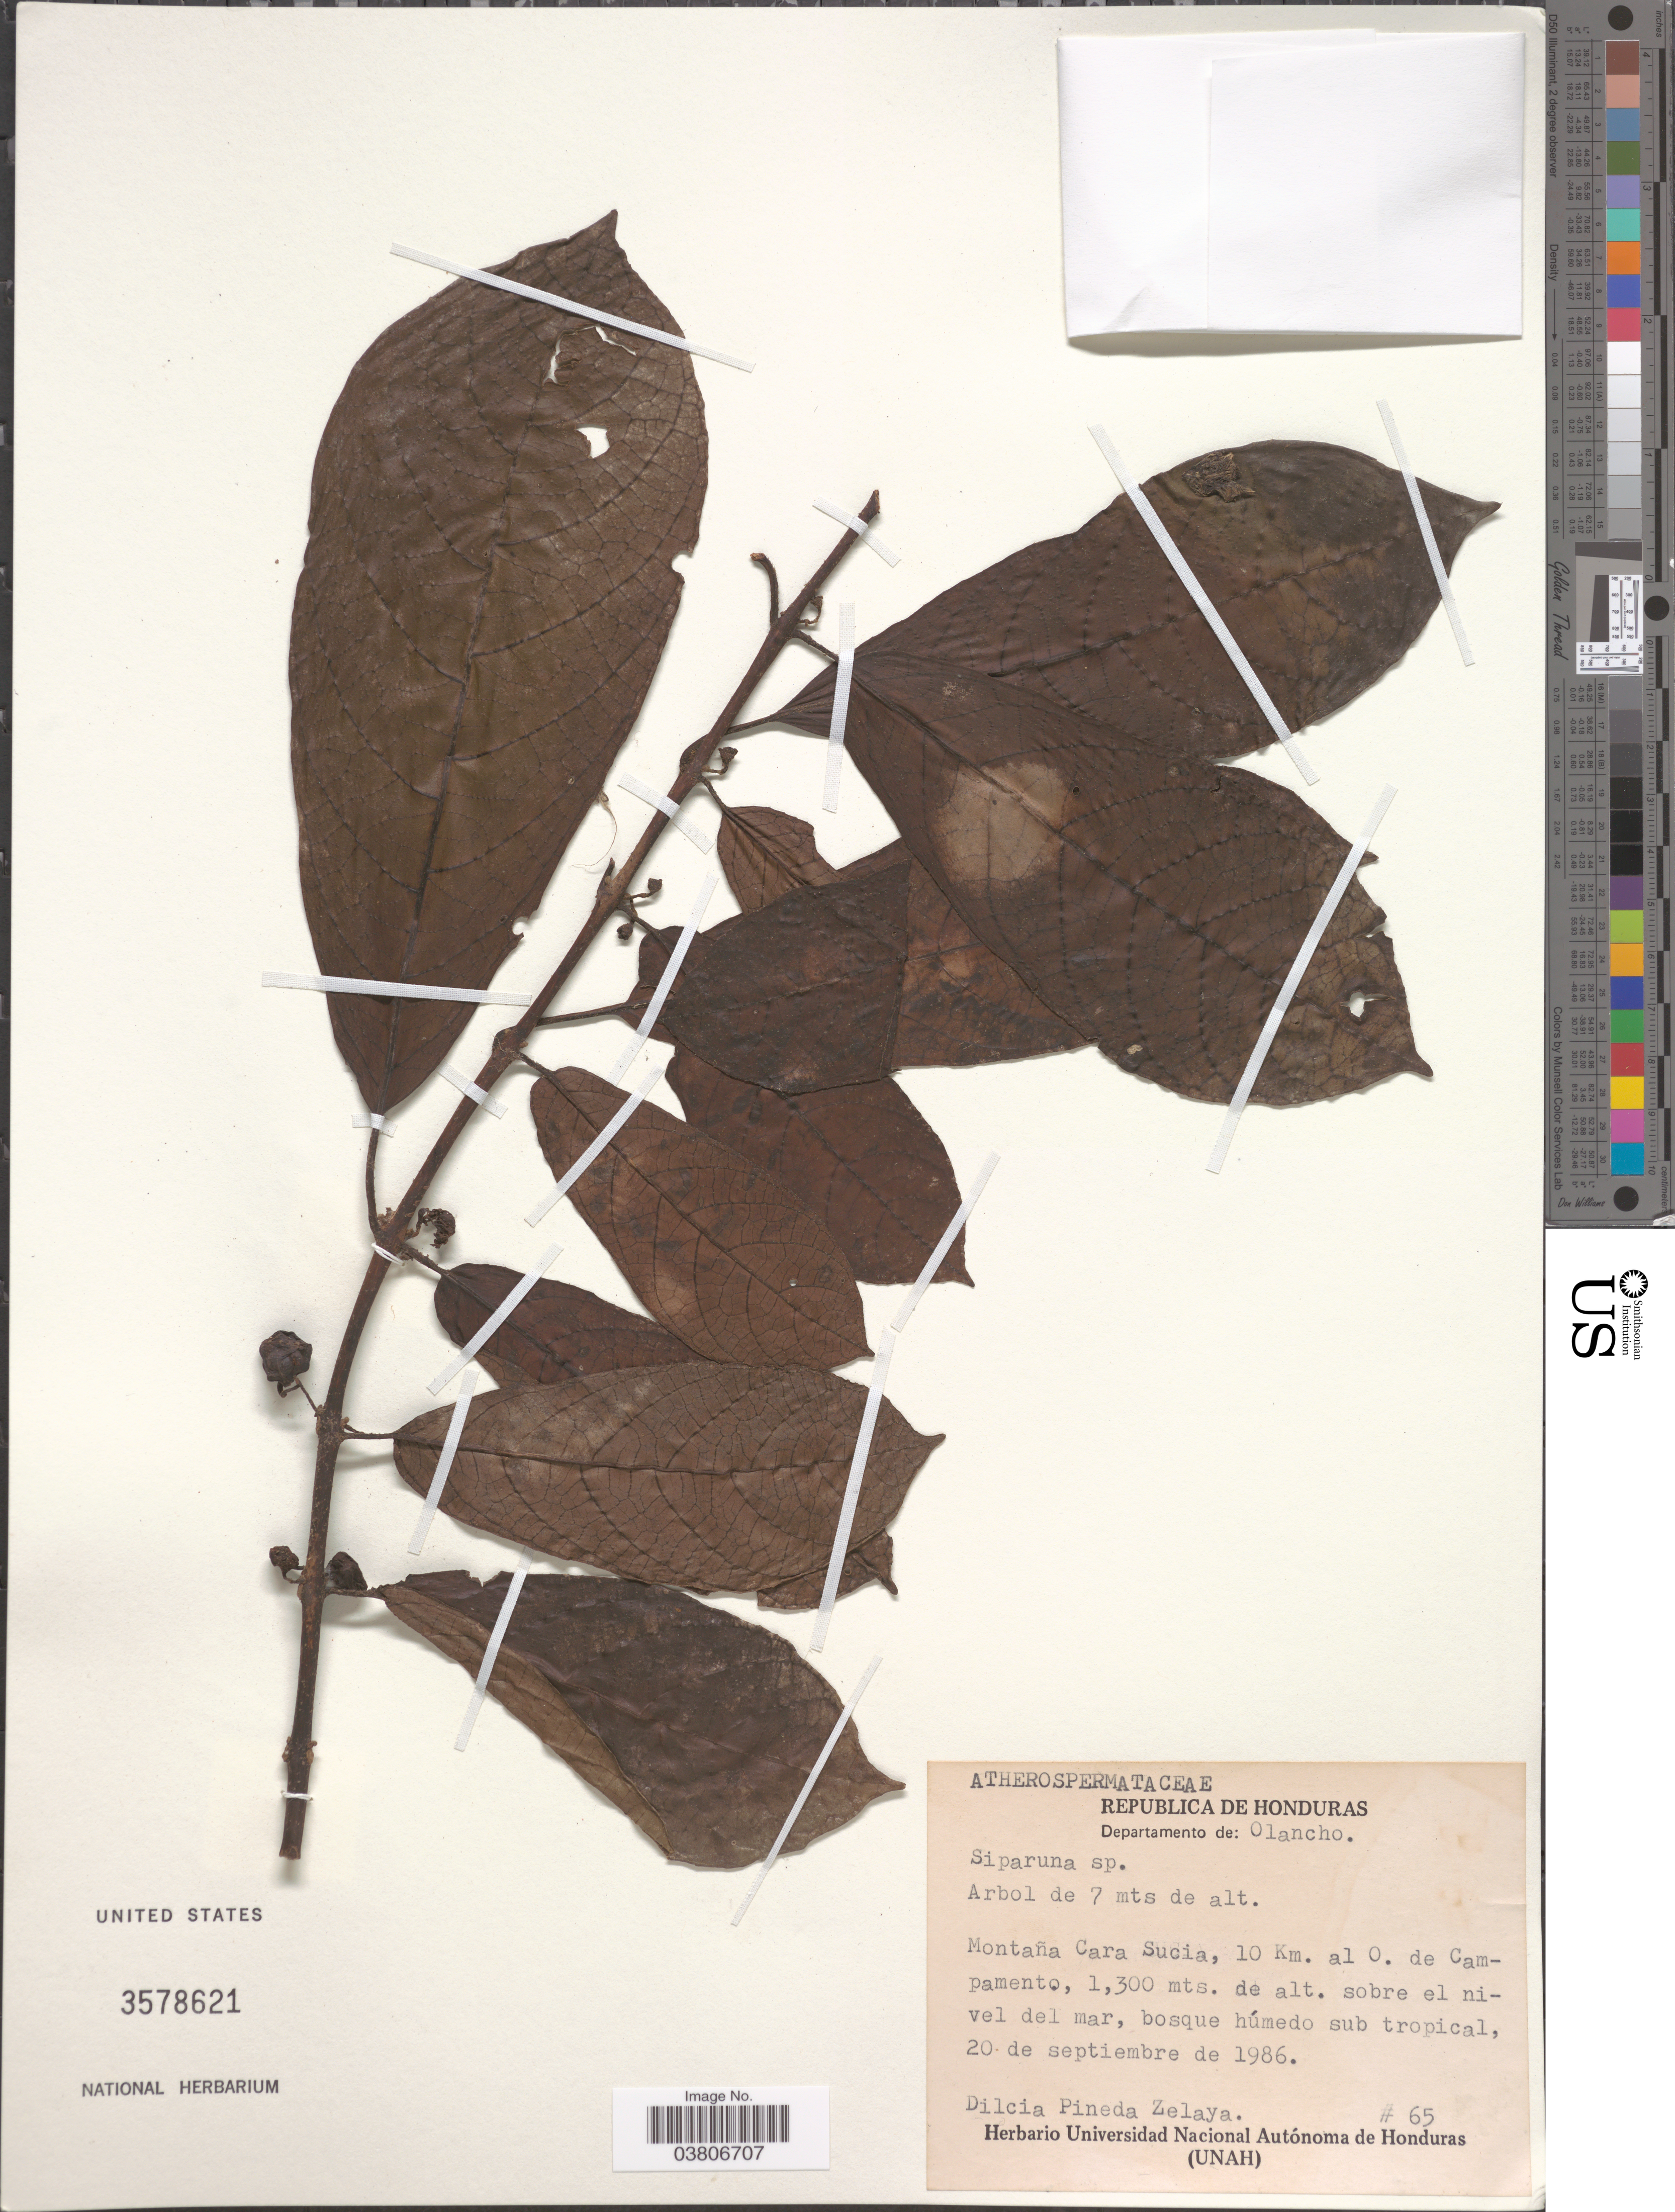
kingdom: Plantae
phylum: Tracheophyta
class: Magnoliopsida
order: Laurales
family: Siparunaceae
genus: Siparuna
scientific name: Siparuna sp.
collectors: D. Zelaya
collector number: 65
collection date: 1986-09-20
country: Honduras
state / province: Olancho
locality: Republica Honduras. Departamento de: Olancho. Montaña Cara Sucia, 10 Km. al O. de Campamento.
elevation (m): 1300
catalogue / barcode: US 3578621